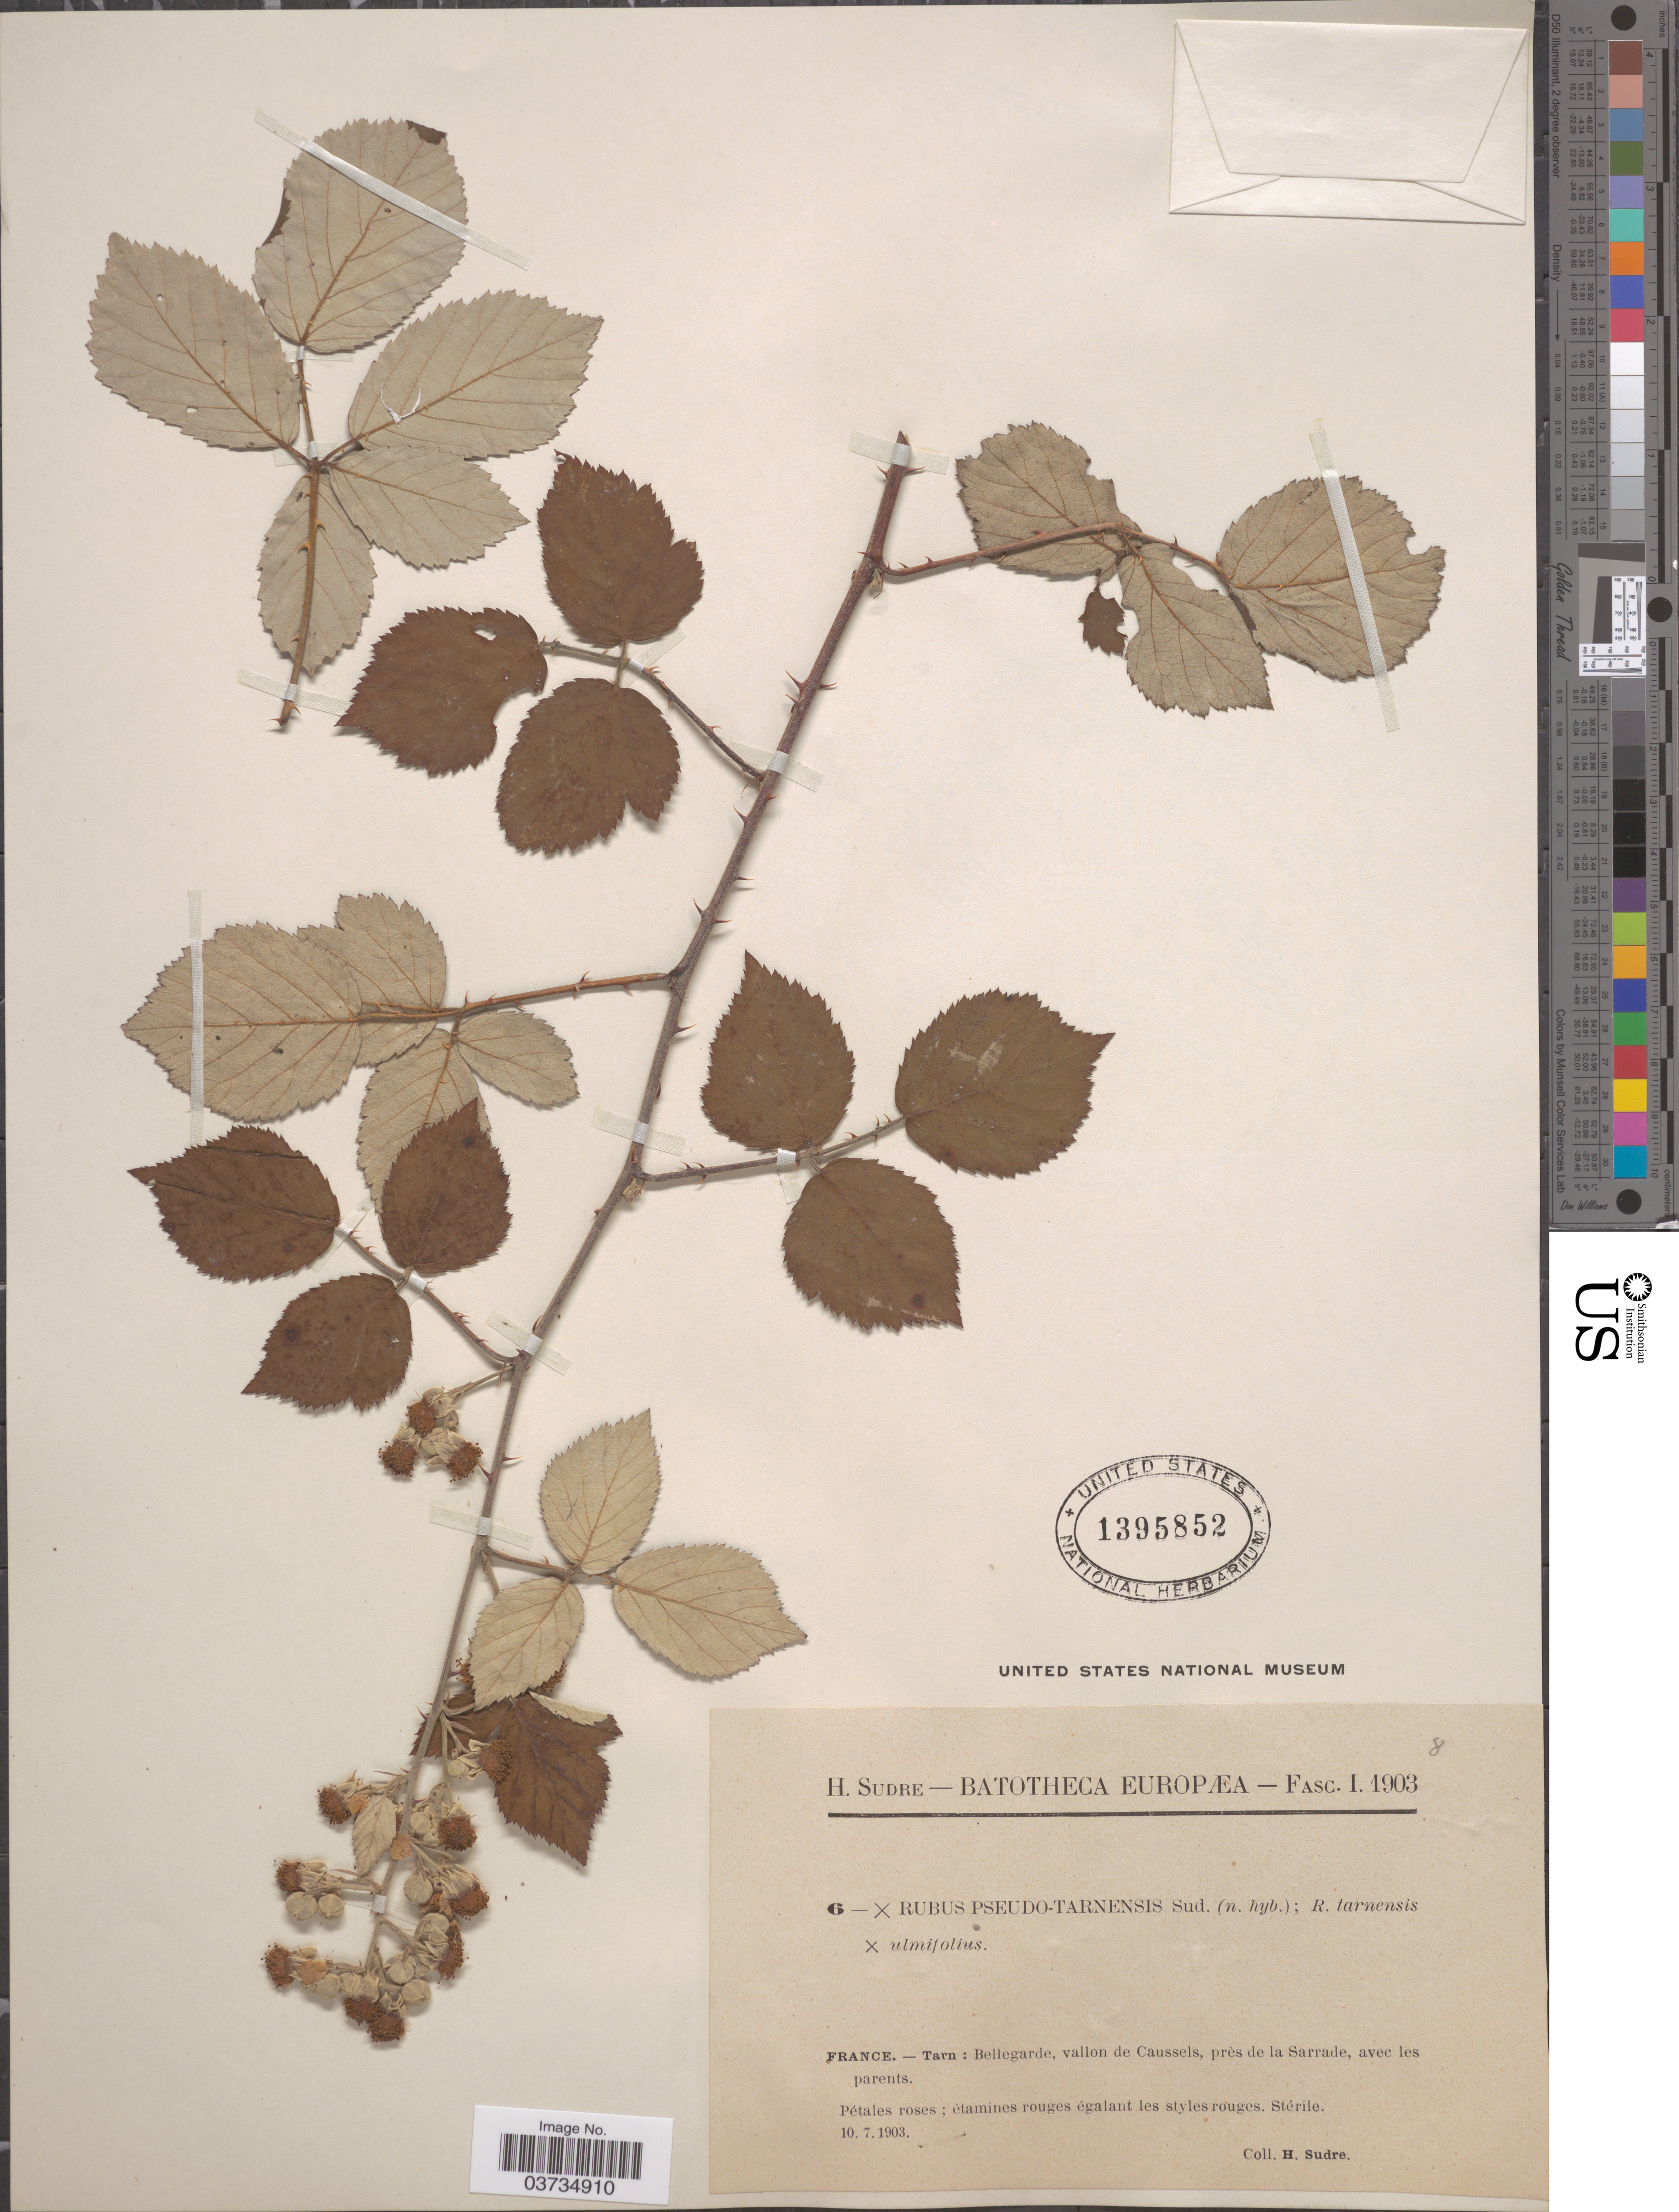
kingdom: Plantae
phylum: Tracheophyta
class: Magnoliopsida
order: Rosales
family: Rosaceae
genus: Rubus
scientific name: Rubus pseudotarnensis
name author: Sudre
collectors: H. Sudre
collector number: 6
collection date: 1903-07-10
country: France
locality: Tarn: Bellegarde, vallon de Caussels, près de la Sarrade, avec les parents.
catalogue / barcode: US 1395852